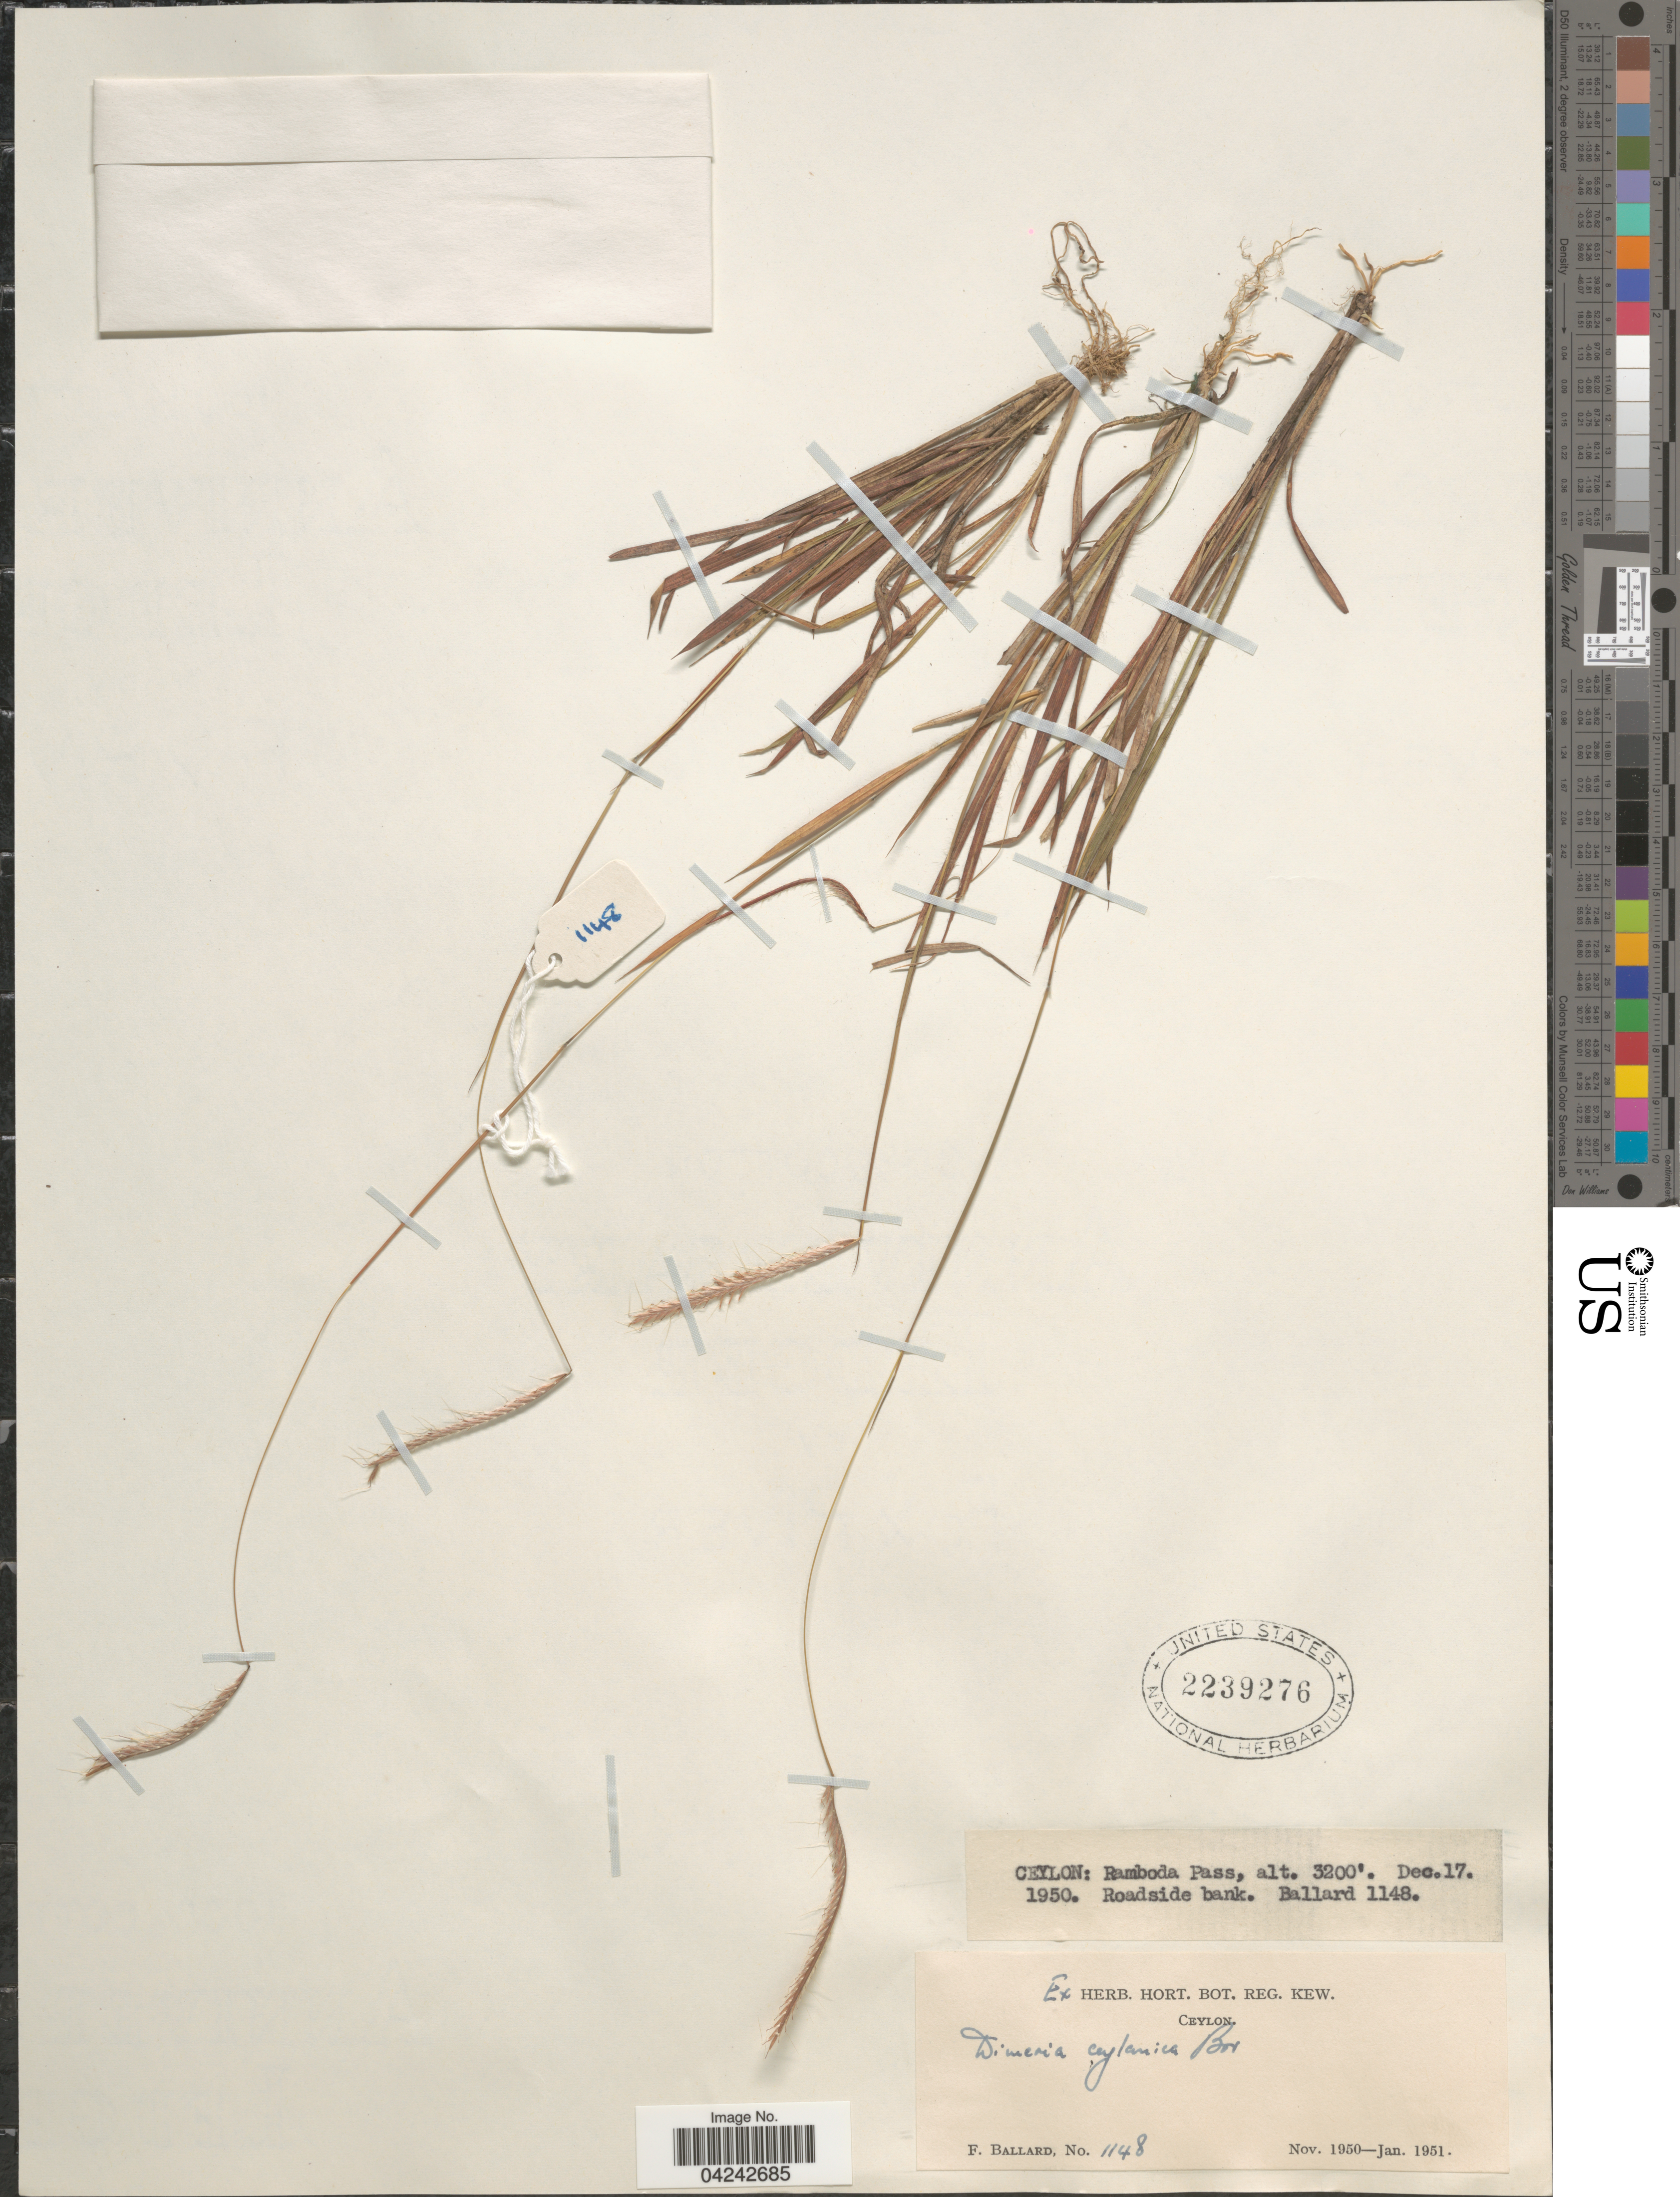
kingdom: Plantae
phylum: Tracheophyta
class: Liliopsida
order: Poales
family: Poaceae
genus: Dimeria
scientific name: Dimeria pubescens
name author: Hack.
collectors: F. Ballard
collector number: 1148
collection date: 1950-12-17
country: Sri Lanka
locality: Ceylon: Ramboda Pass. Roadside bank.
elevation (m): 975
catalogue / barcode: US 2239276